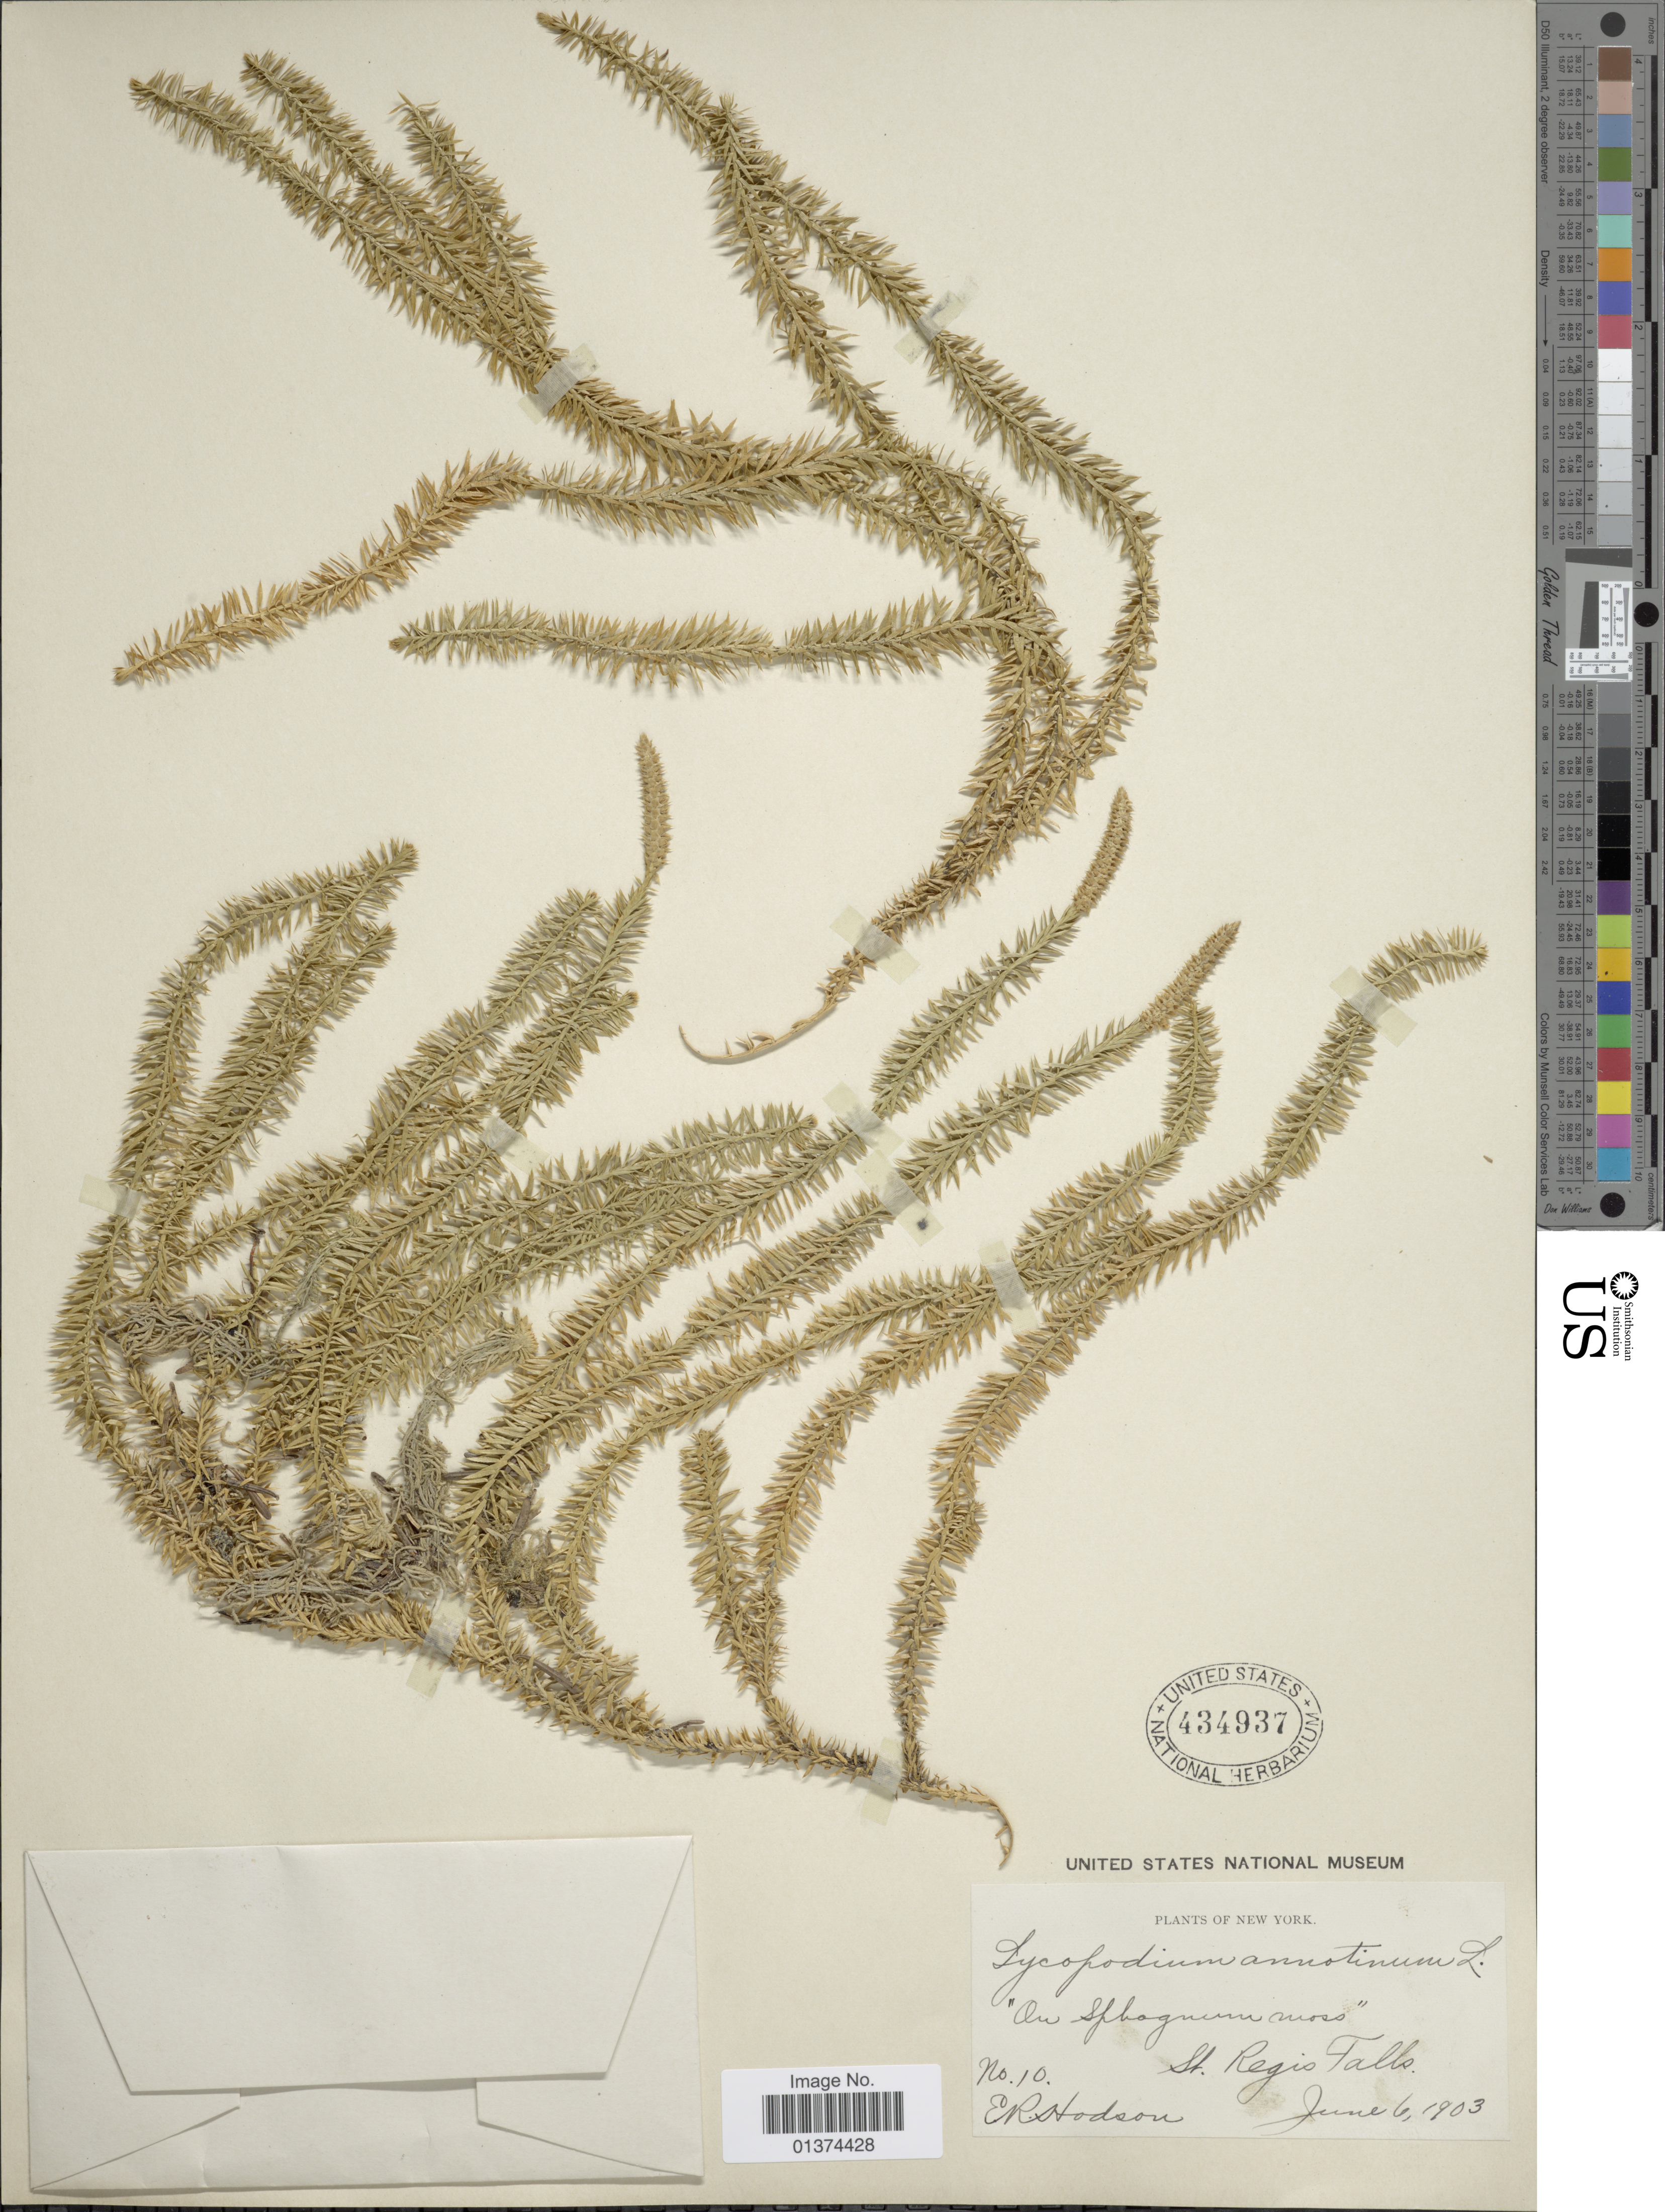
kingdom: Plantae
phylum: Tracheophyta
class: Lycopodiopsida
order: Lycopodiales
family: Lycopodiaceae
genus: Spinulum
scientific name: Spinulum annotinum subsp. annotinum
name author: (L.) A. Haines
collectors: E. Hodson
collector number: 10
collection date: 1903-06-06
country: United States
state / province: New York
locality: St regio Falls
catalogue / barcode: US 434937